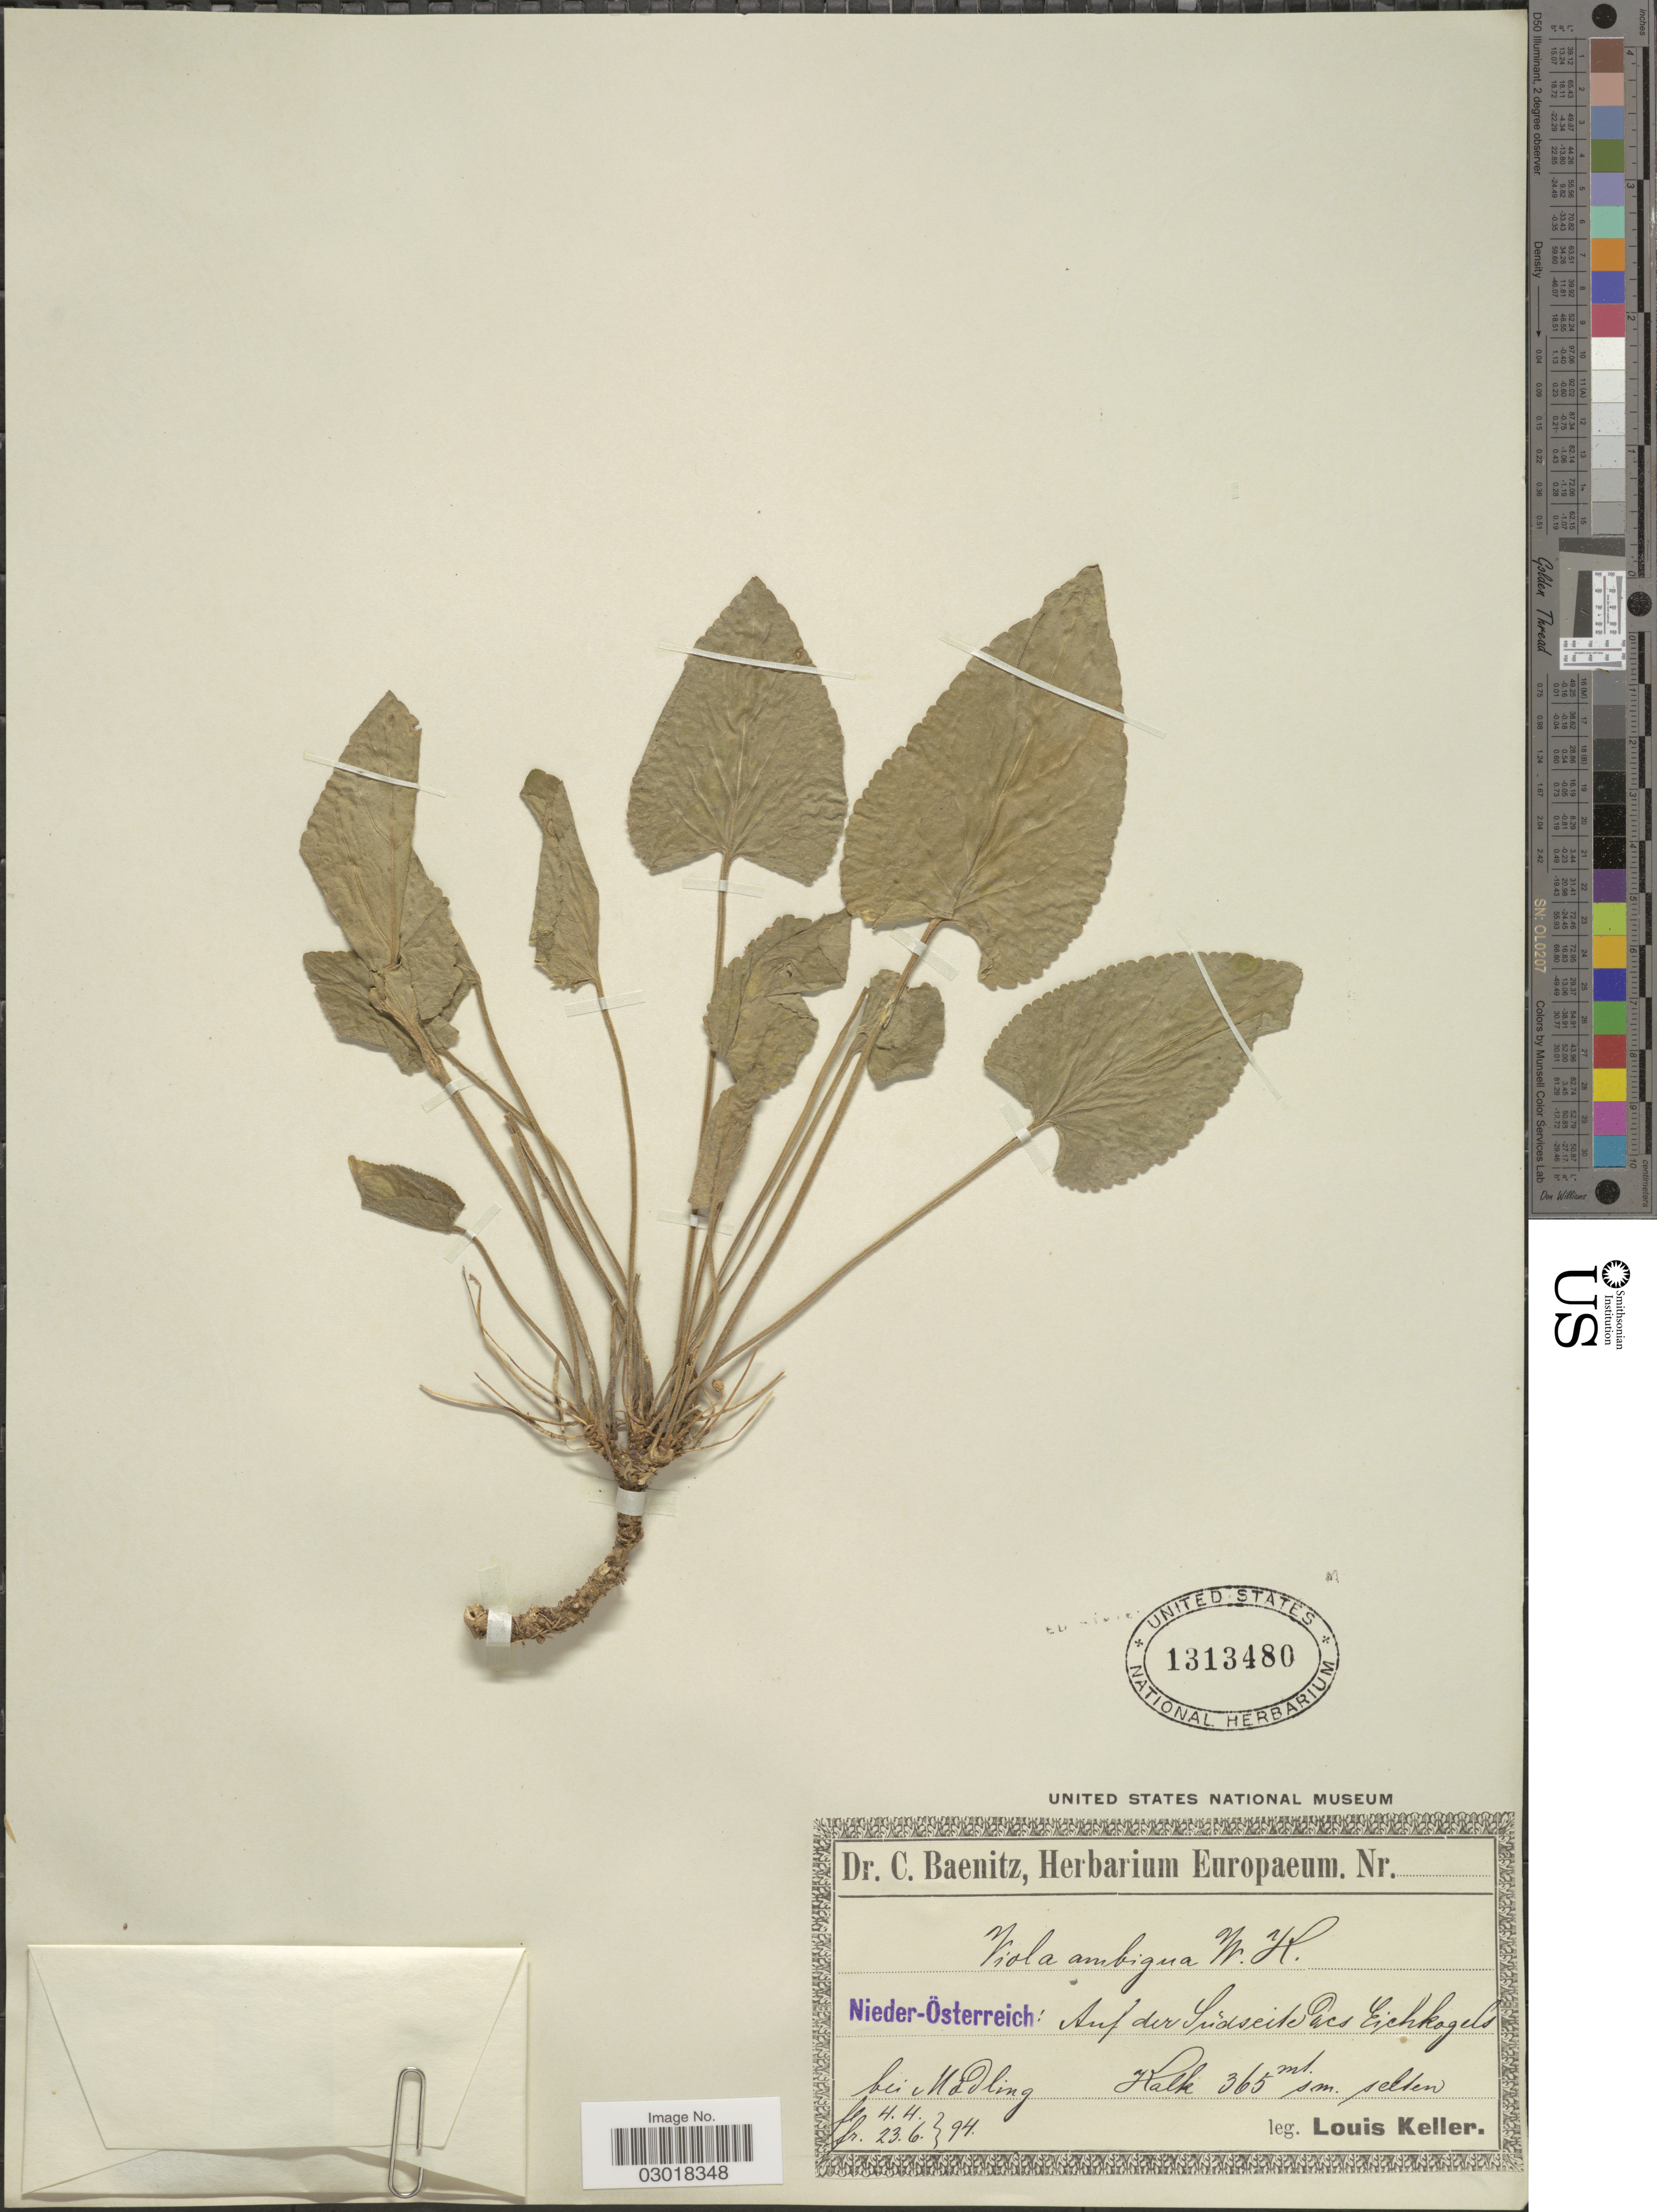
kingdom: Plantae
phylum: Tracheophyta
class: Magnoliopsida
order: Malpighiales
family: Violaceae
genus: Viola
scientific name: Viola ambigua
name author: Waldst.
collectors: L. Keller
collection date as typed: Transcribed d/m/y: 4/4/94 to 23/6/94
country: Austria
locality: Nieder-Österreich: Auf der Südseite acs [interpreted] Eichkogels bei Madling.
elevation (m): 365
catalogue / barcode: US 1313480